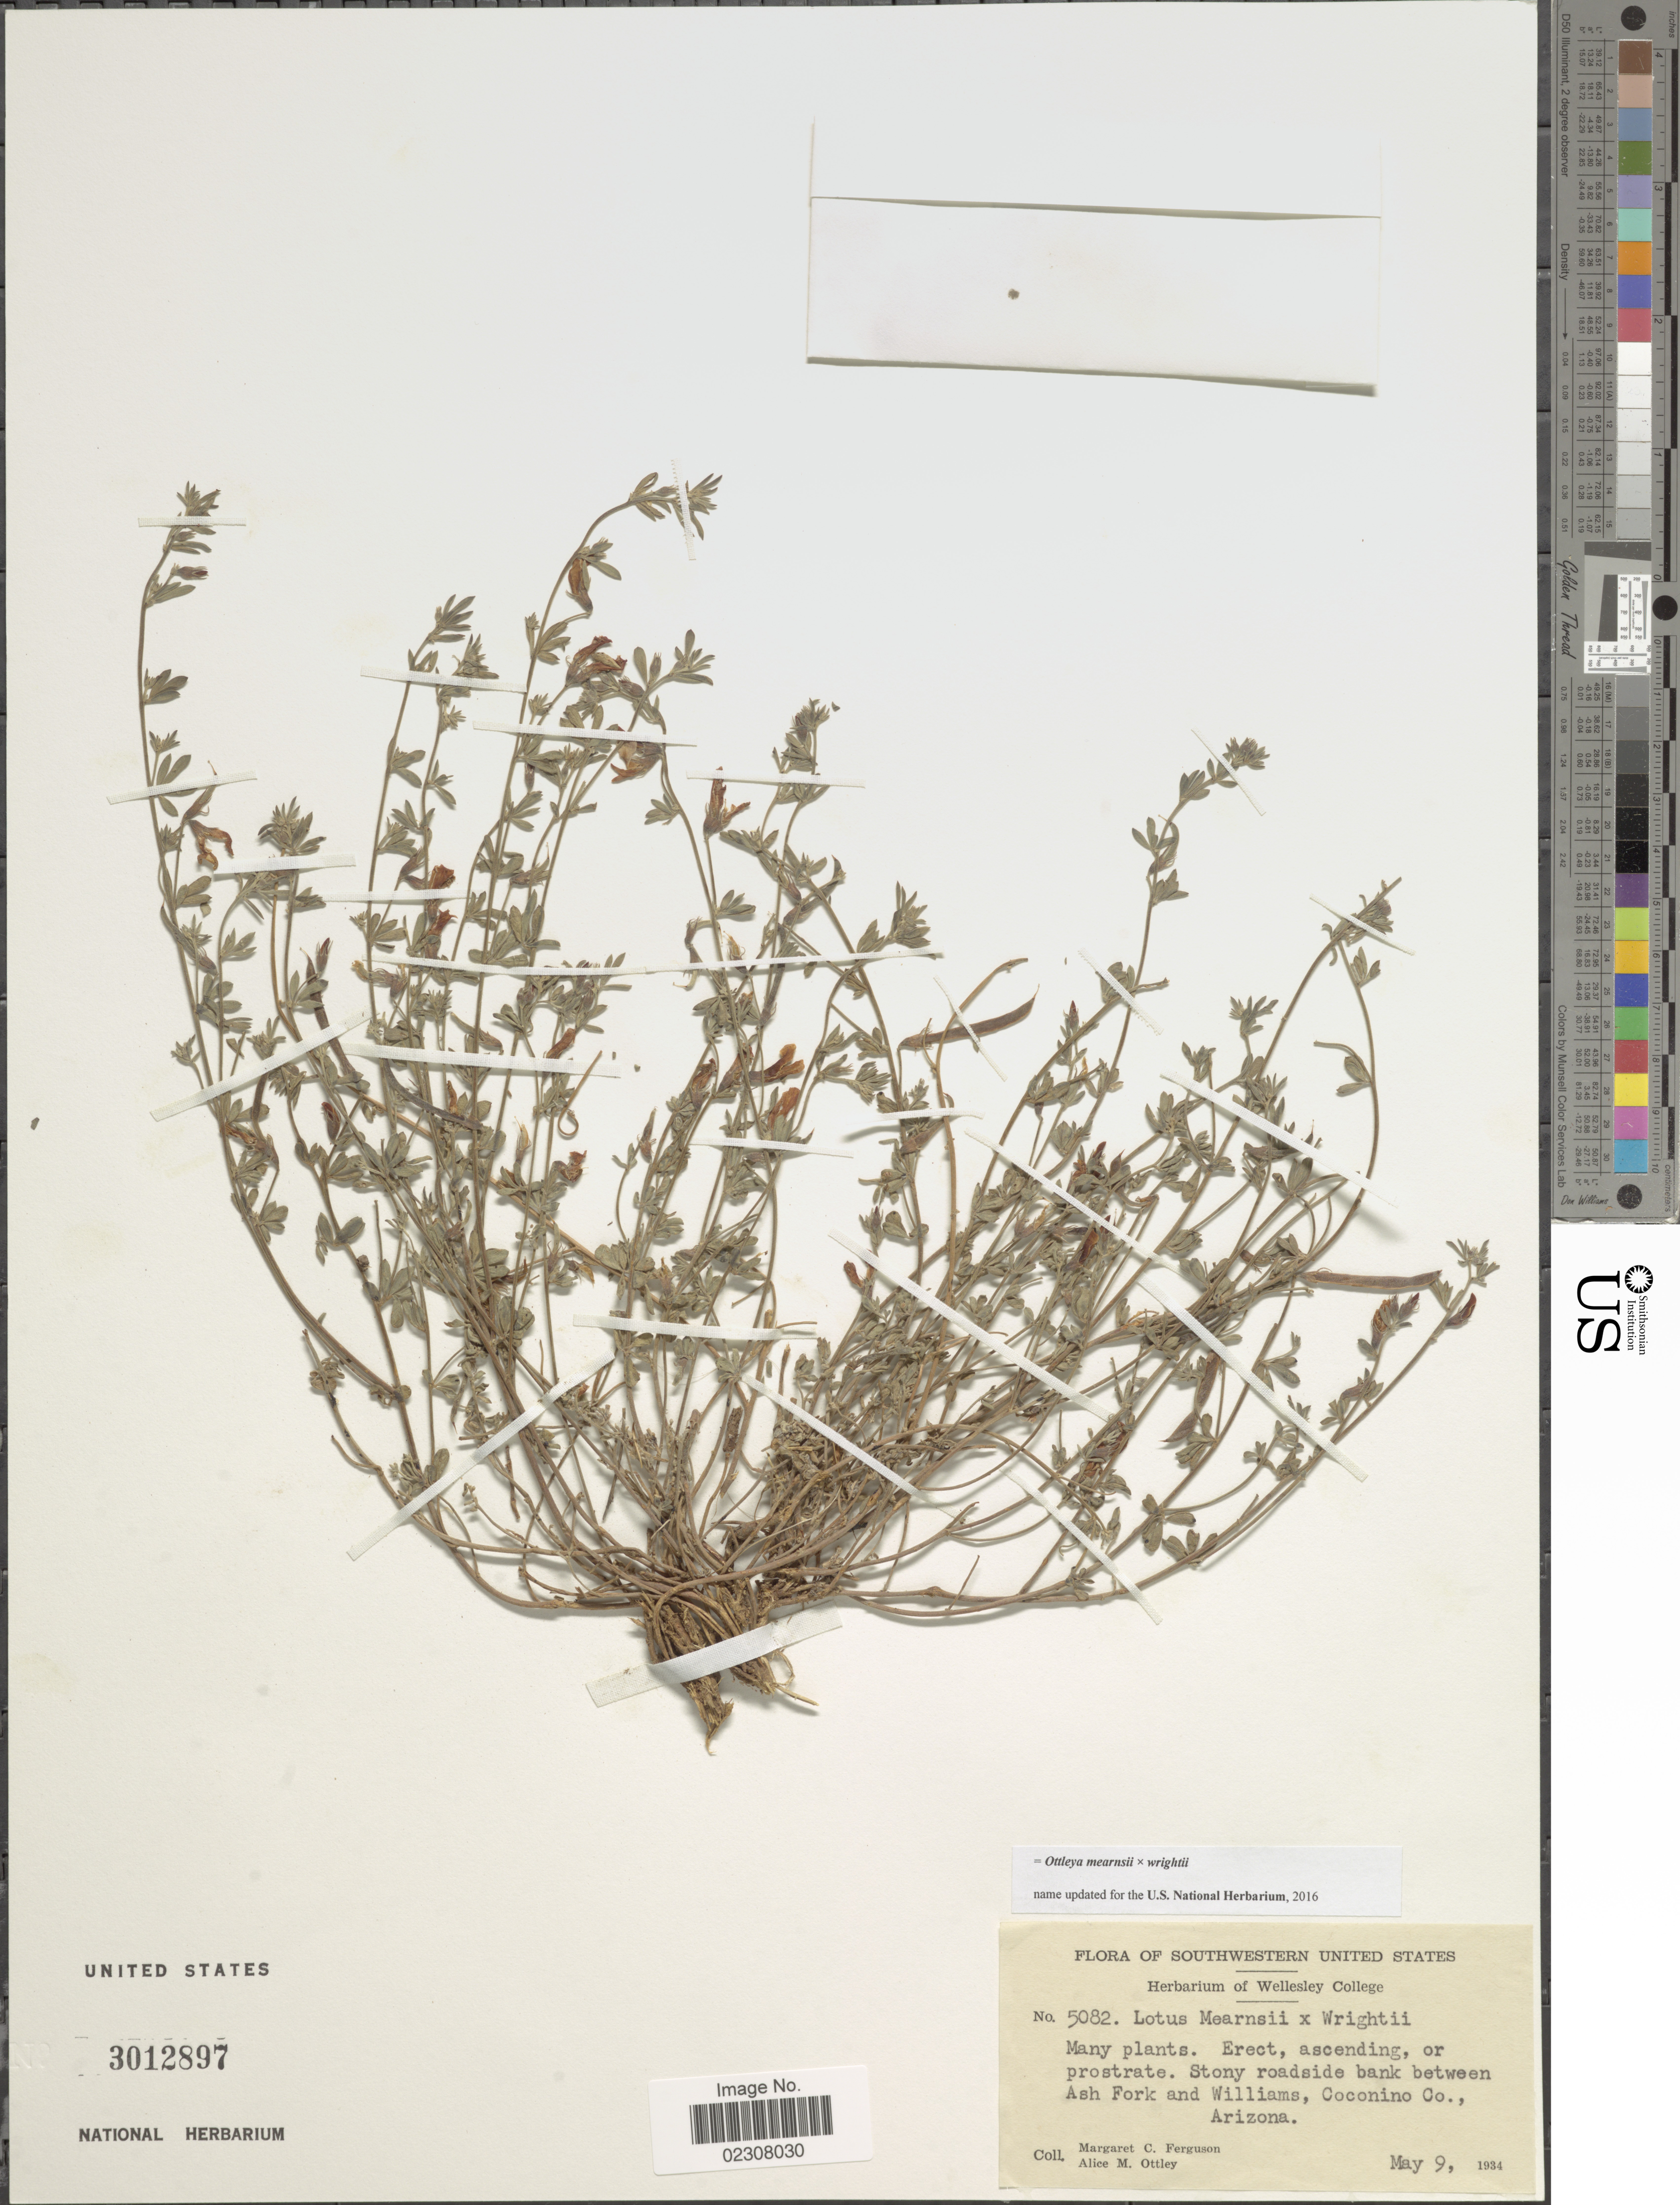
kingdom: Plantae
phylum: Tracheophyta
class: Magnoliopsida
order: Fabales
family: Fabaceae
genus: Ottleya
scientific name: Ottleya mearnsii x O. wrightii (A. Gray) D.D. Sokoloff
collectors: M. Ferguson & A. M. Ottley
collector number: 5082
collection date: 1934-05-09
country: United States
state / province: Arizona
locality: Southwestern United States, Stony roadside bank between Ash Fork and Williams, Coconino Co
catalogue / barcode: US 3012897